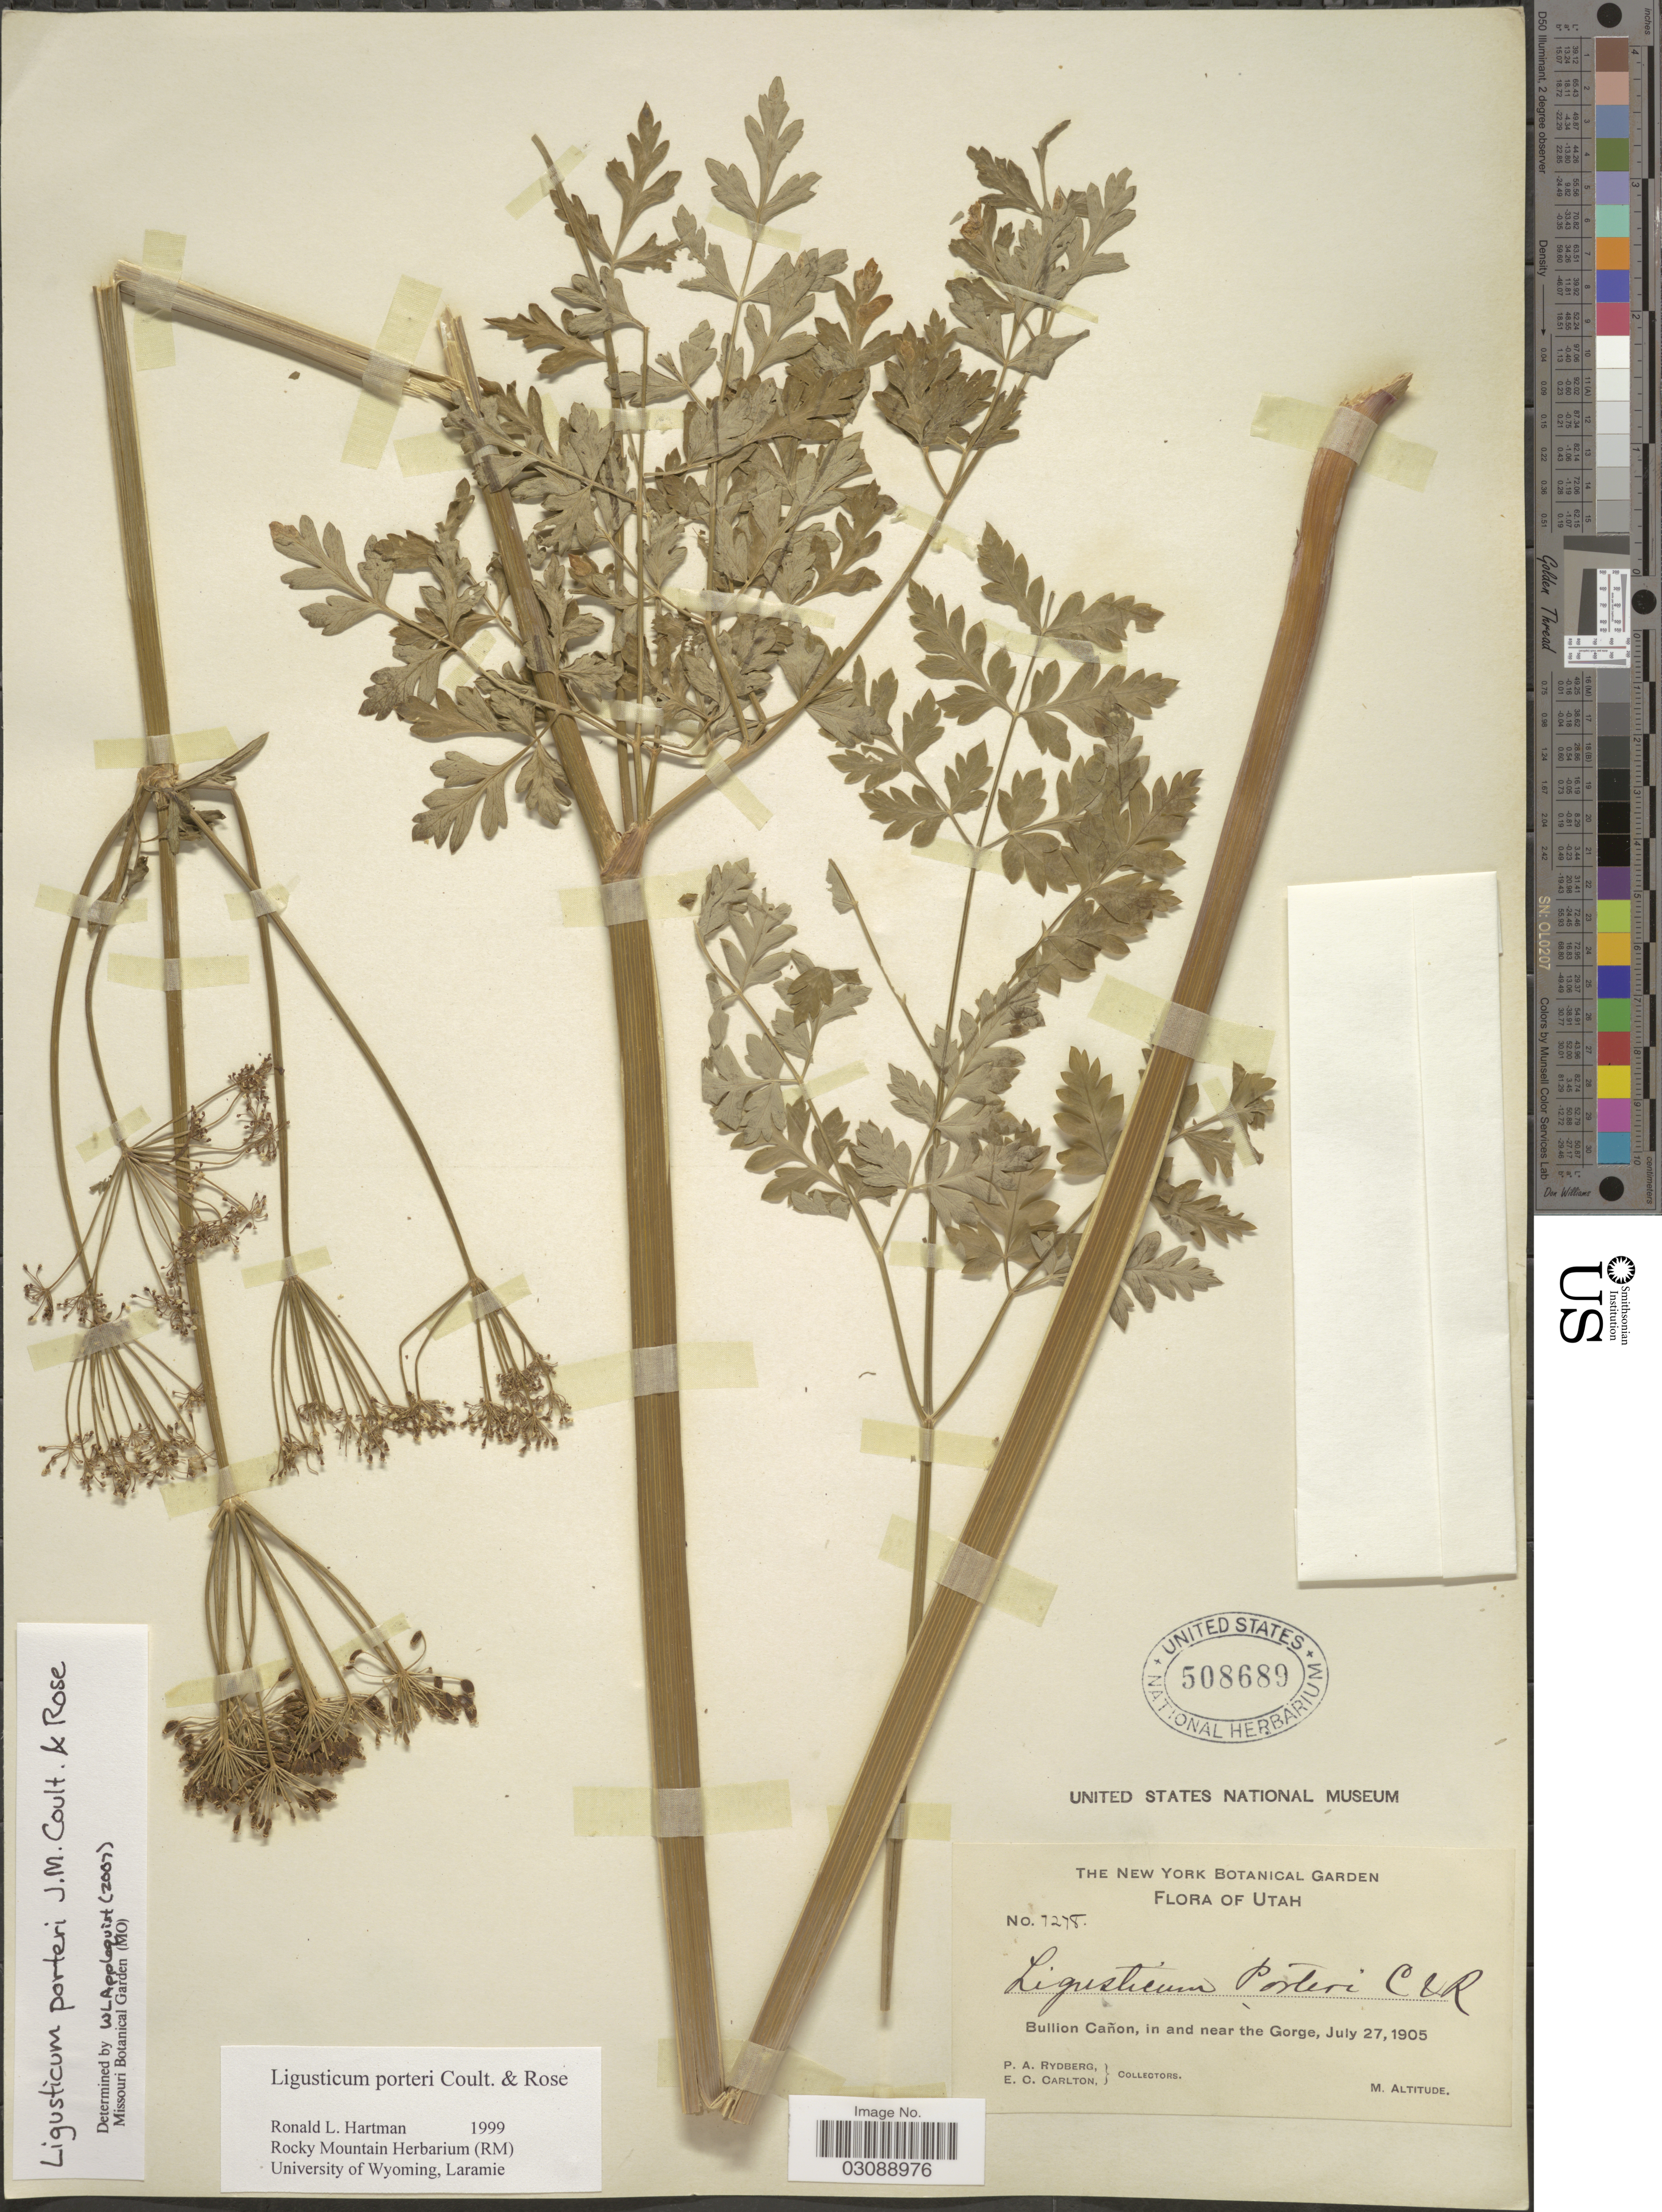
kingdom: Plantae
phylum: Tracheophyta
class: Magnoliopsida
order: Apiales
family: Apiaceae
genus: Ligusticum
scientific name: Ligusticum porteri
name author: J.M. Coult. & Rose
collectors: P. A. Rydberg & E. Carlton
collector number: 7278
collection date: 1905-07-27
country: United States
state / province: Utah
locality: Bullion Cañon, in and near the Gorge.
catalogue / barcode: US 508689